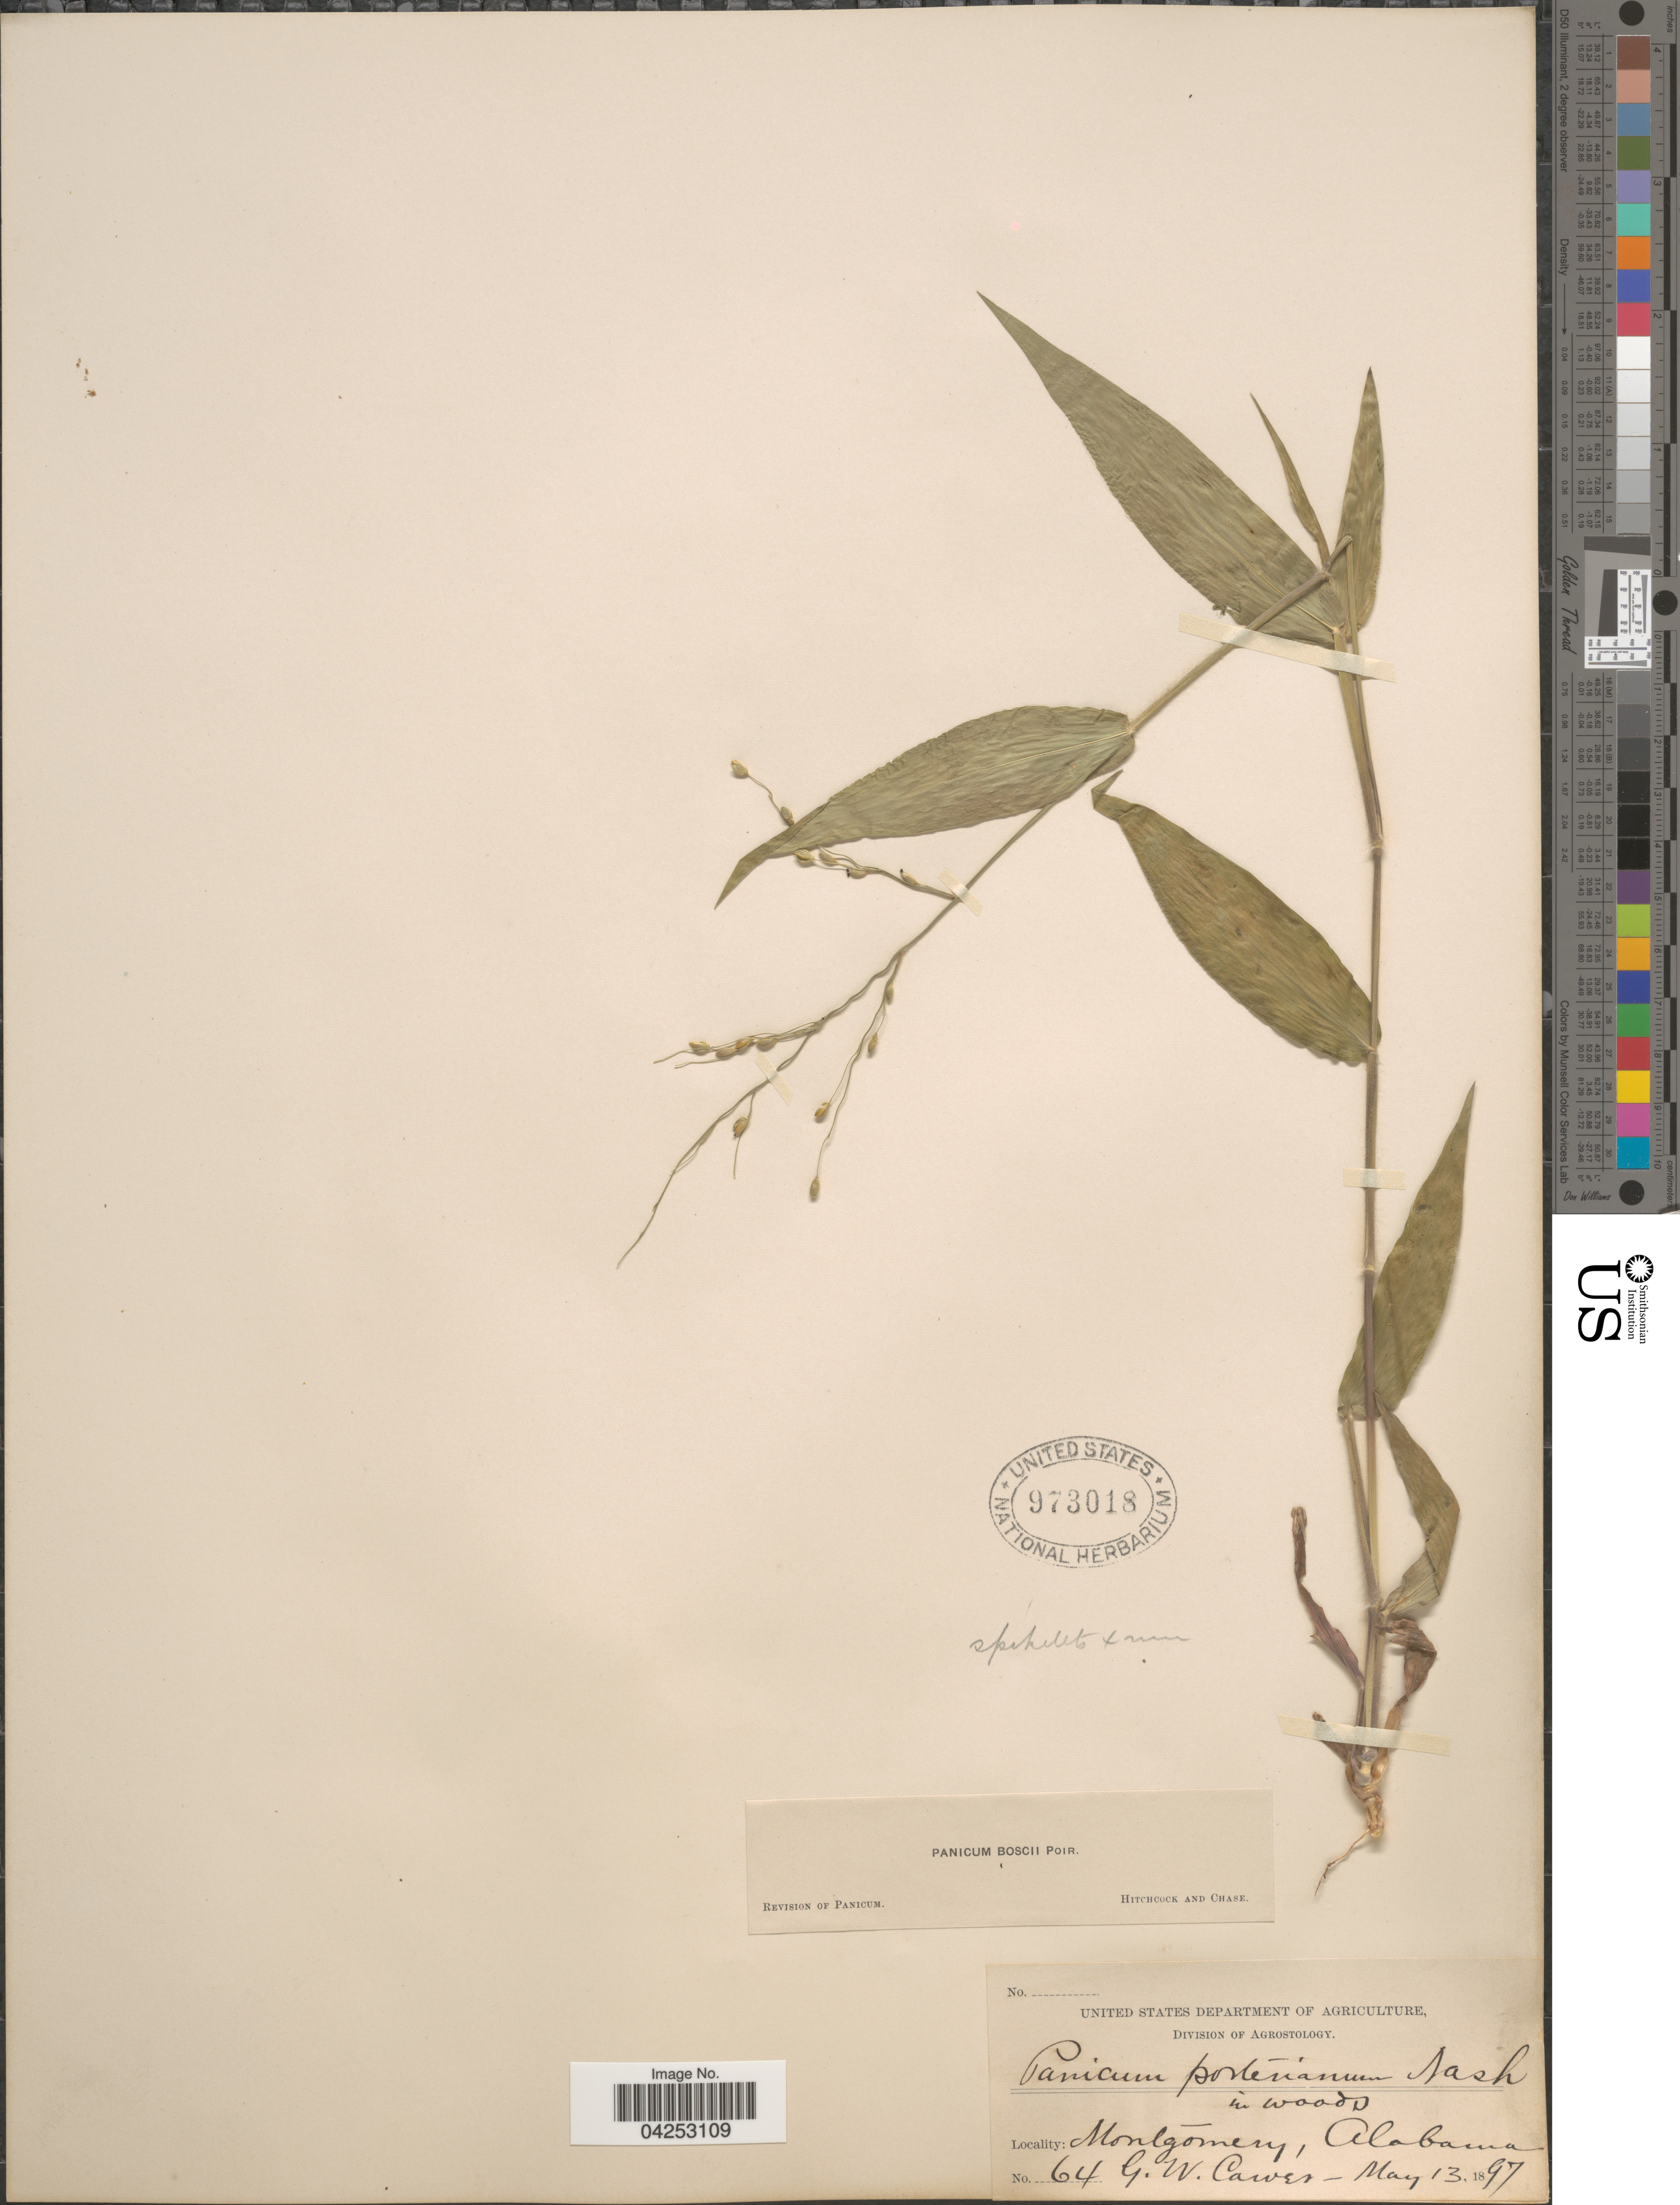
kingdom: Plantae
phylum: Tracheophyta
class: Liliopsida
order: Poales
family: Poaceae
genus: Dichanthelium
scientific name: Dichanthelium boscii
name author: (Poir.) Gould & C.A. Clark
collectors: G. Carver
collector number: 64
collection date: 1897-05-13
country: United States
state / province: Alabama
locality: In woods, Montgomery.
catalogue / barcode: US 973018